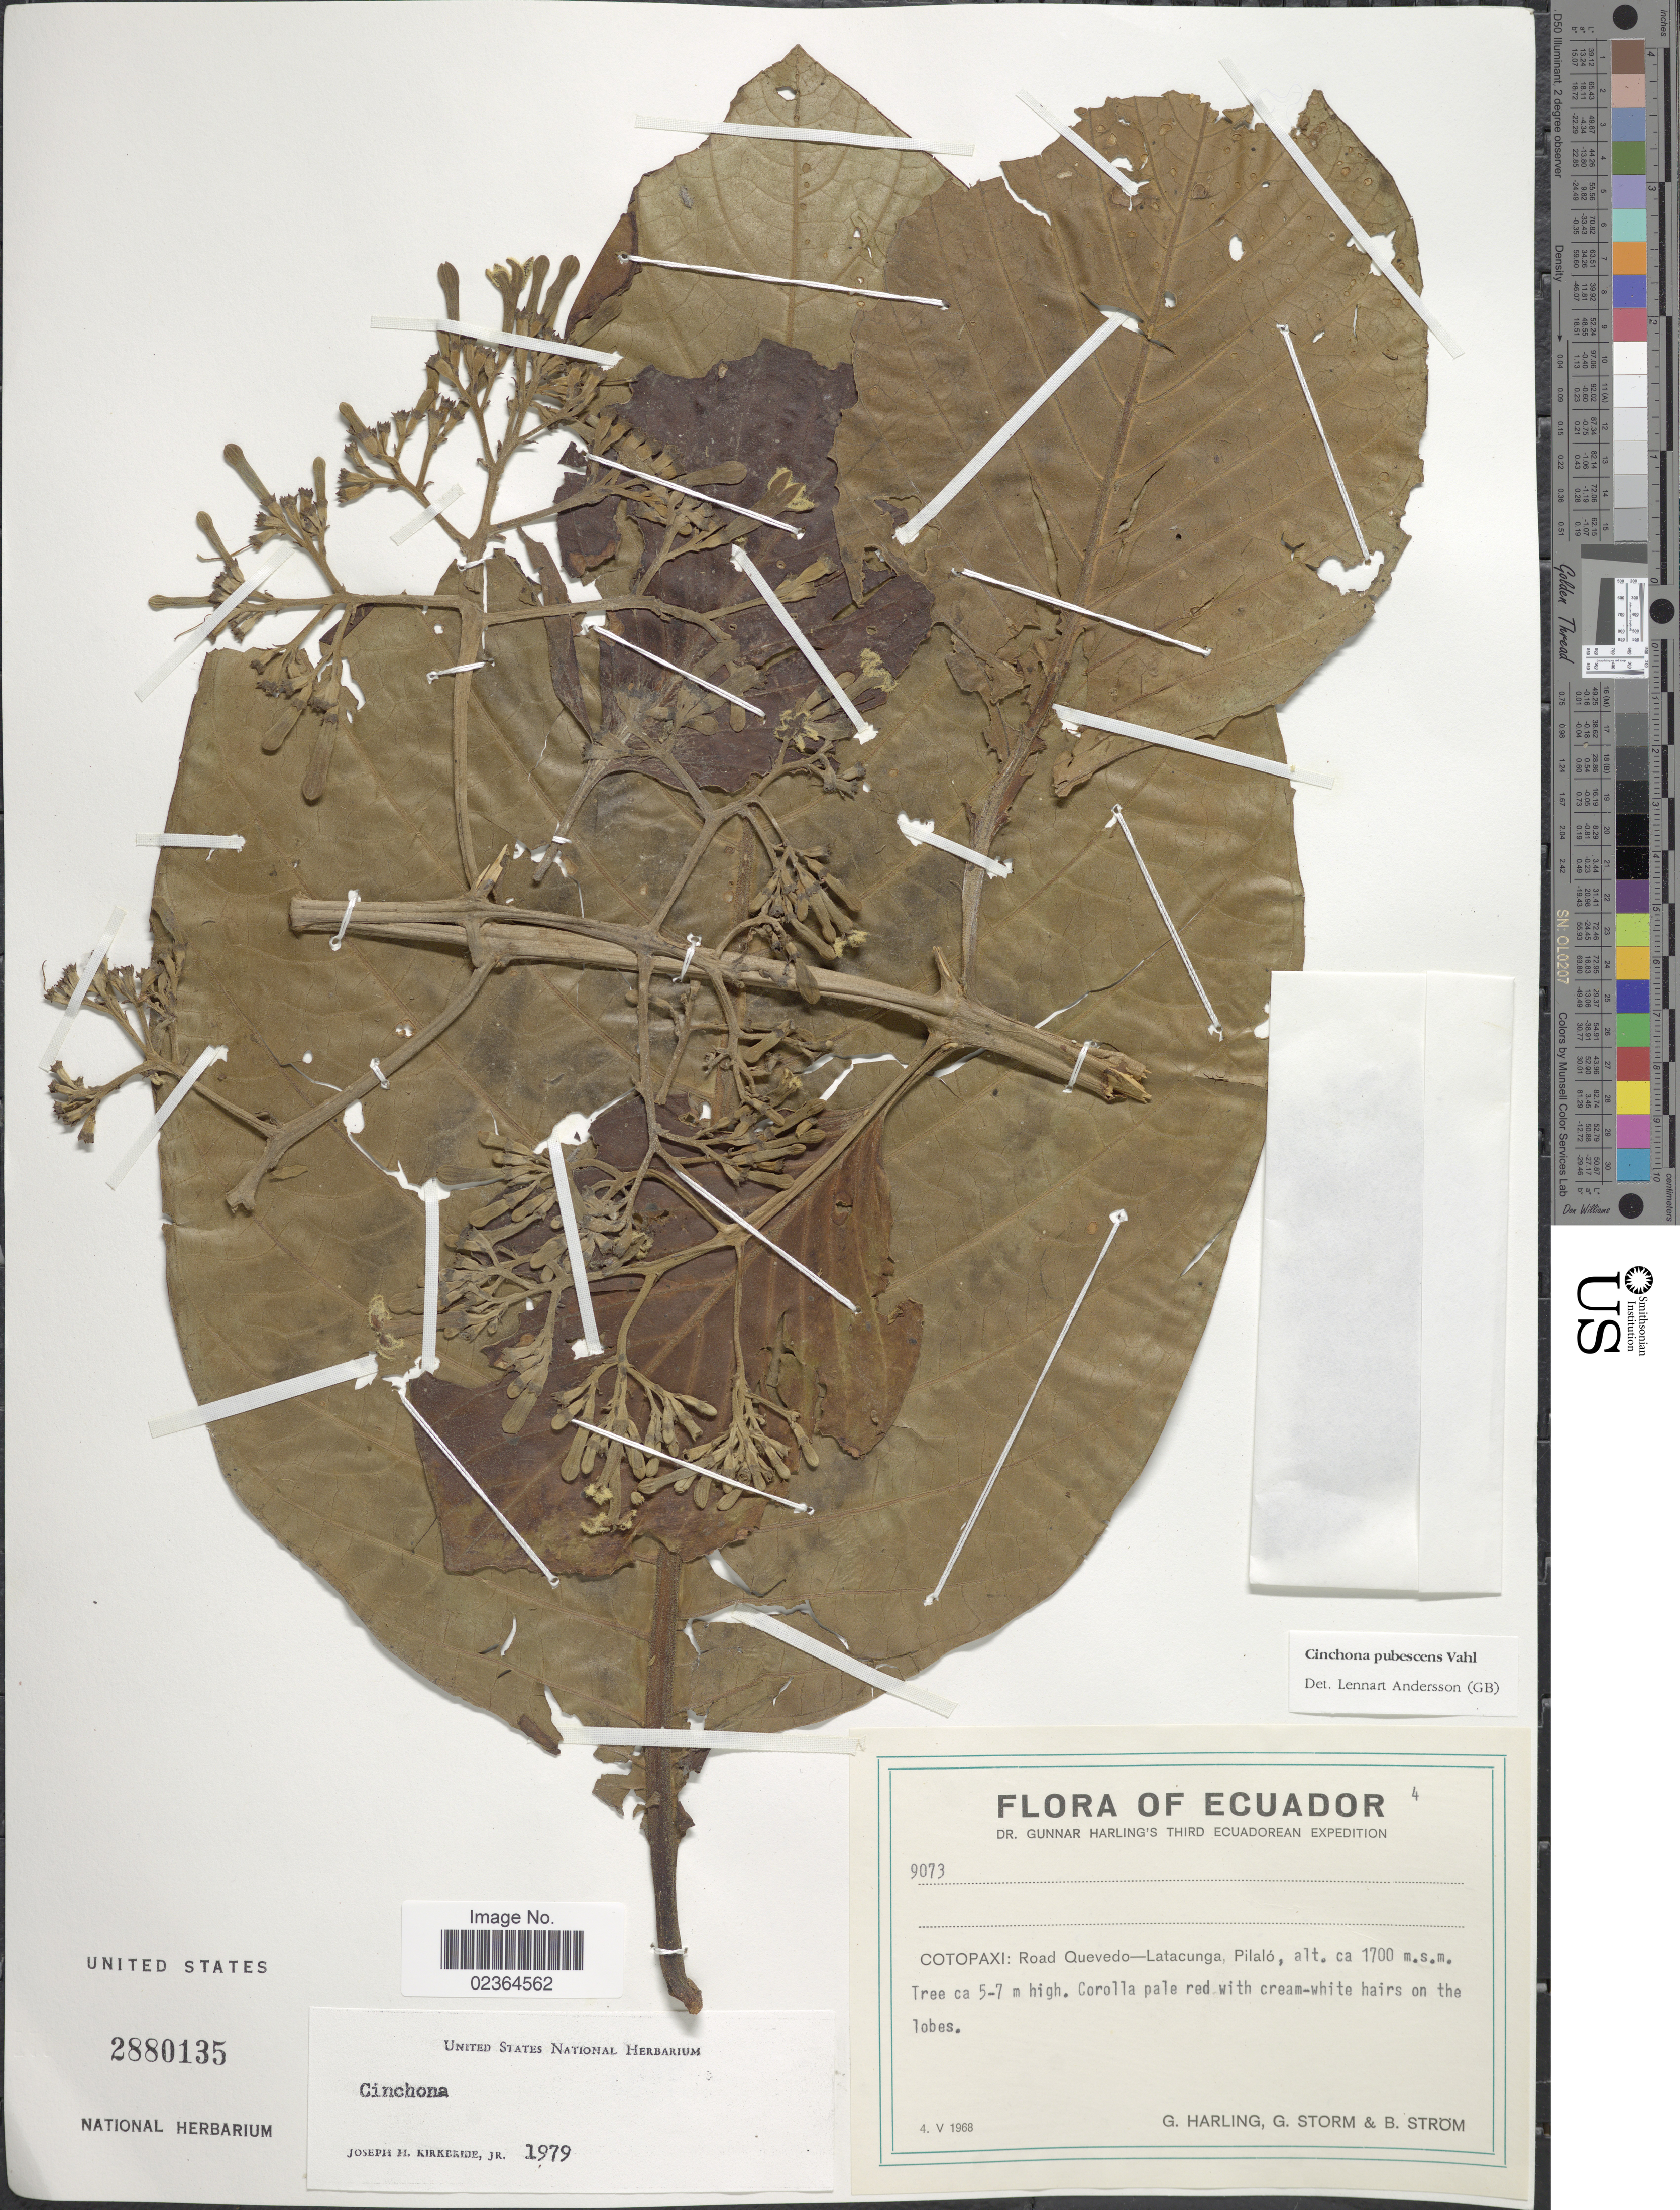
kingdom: Plantae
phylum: Tracheophyta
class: Magnoliopsida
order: Gentianales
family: Rubiaceae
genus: Cinchona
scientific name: Cinchona pubescens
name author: Vahl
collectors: G. Harling, G. Storm & B. Ström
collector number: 9073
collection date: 1968-05-04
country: Ecuador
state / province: Cotopaxi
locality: Road Quevedo-Latacunga, Pilaló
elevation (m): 1700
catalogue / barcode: US 2880135